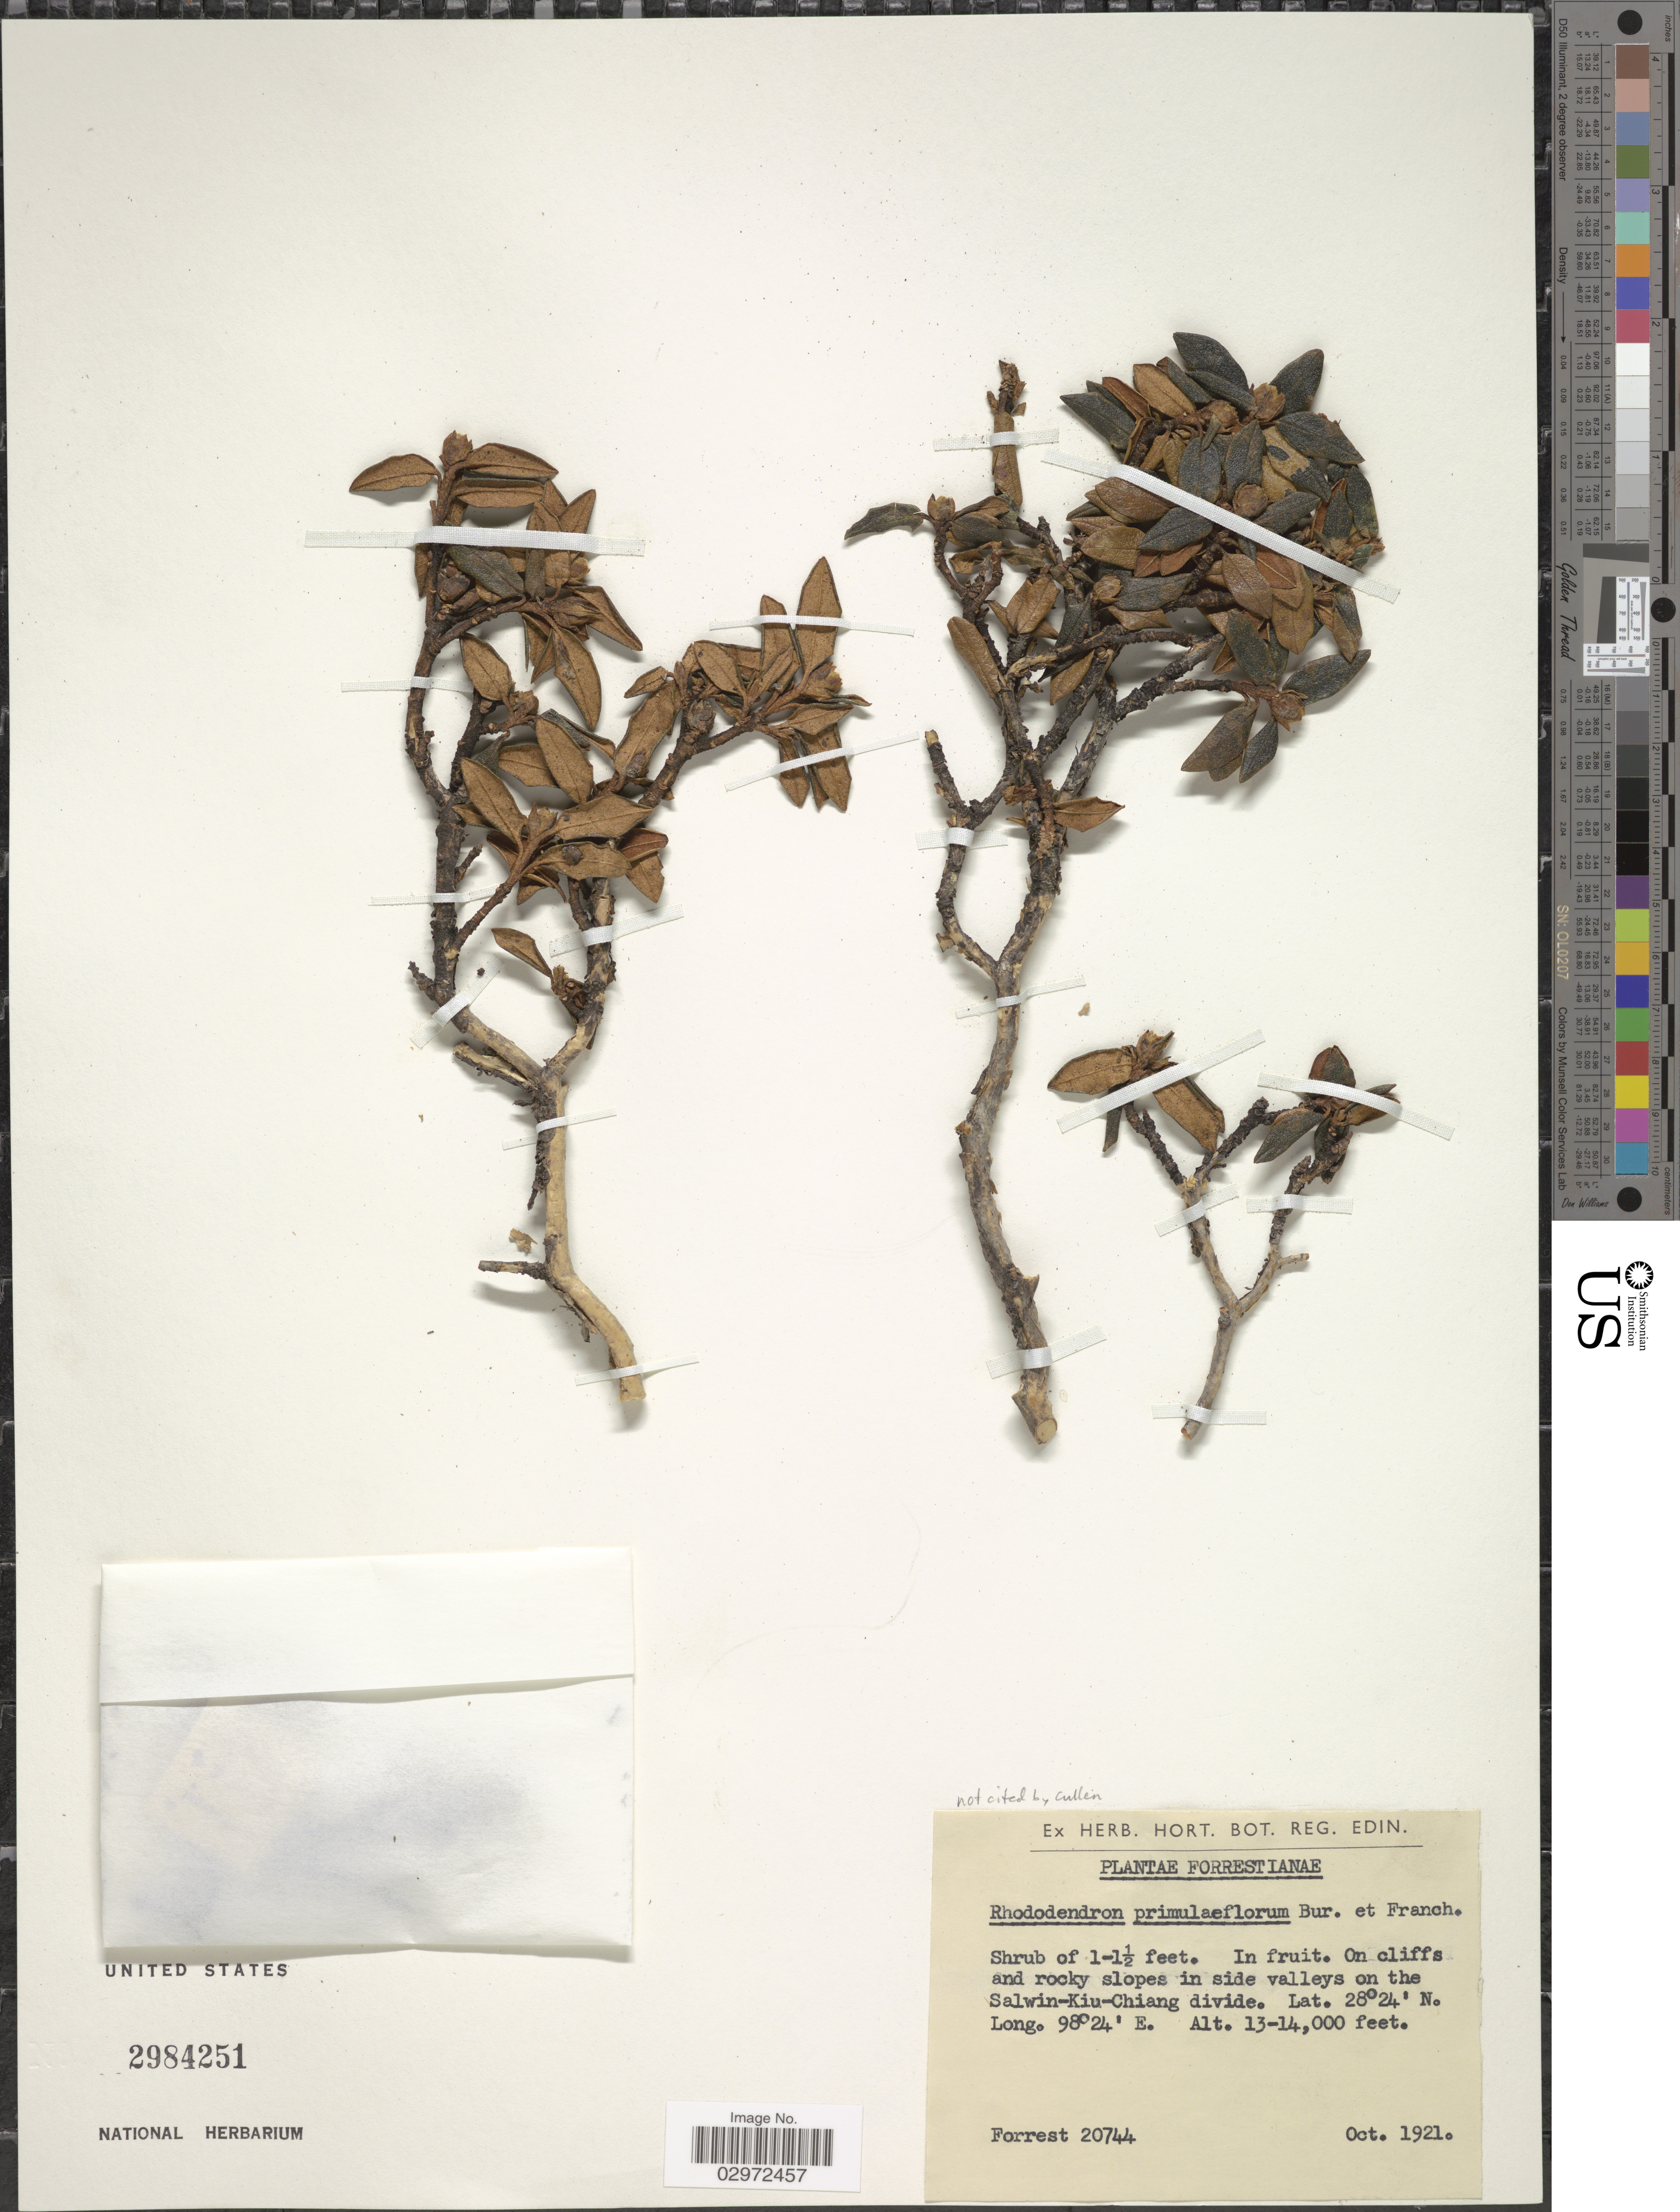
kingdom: Plantae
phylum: Tracheophyta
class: Magnoliopsida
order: Ericales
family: Ericaceae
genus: Rhododendron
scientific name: Rhododendron primuliflorum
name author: É. Bureau & Franch.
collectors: -. Forrest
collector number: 20744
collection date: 1921-10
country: China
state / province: Xizang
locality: On cliffs and rocky slopes in side valleys on the Salwin-Kiu-Chiang divide.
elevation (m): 3962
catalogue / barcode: US 2984251